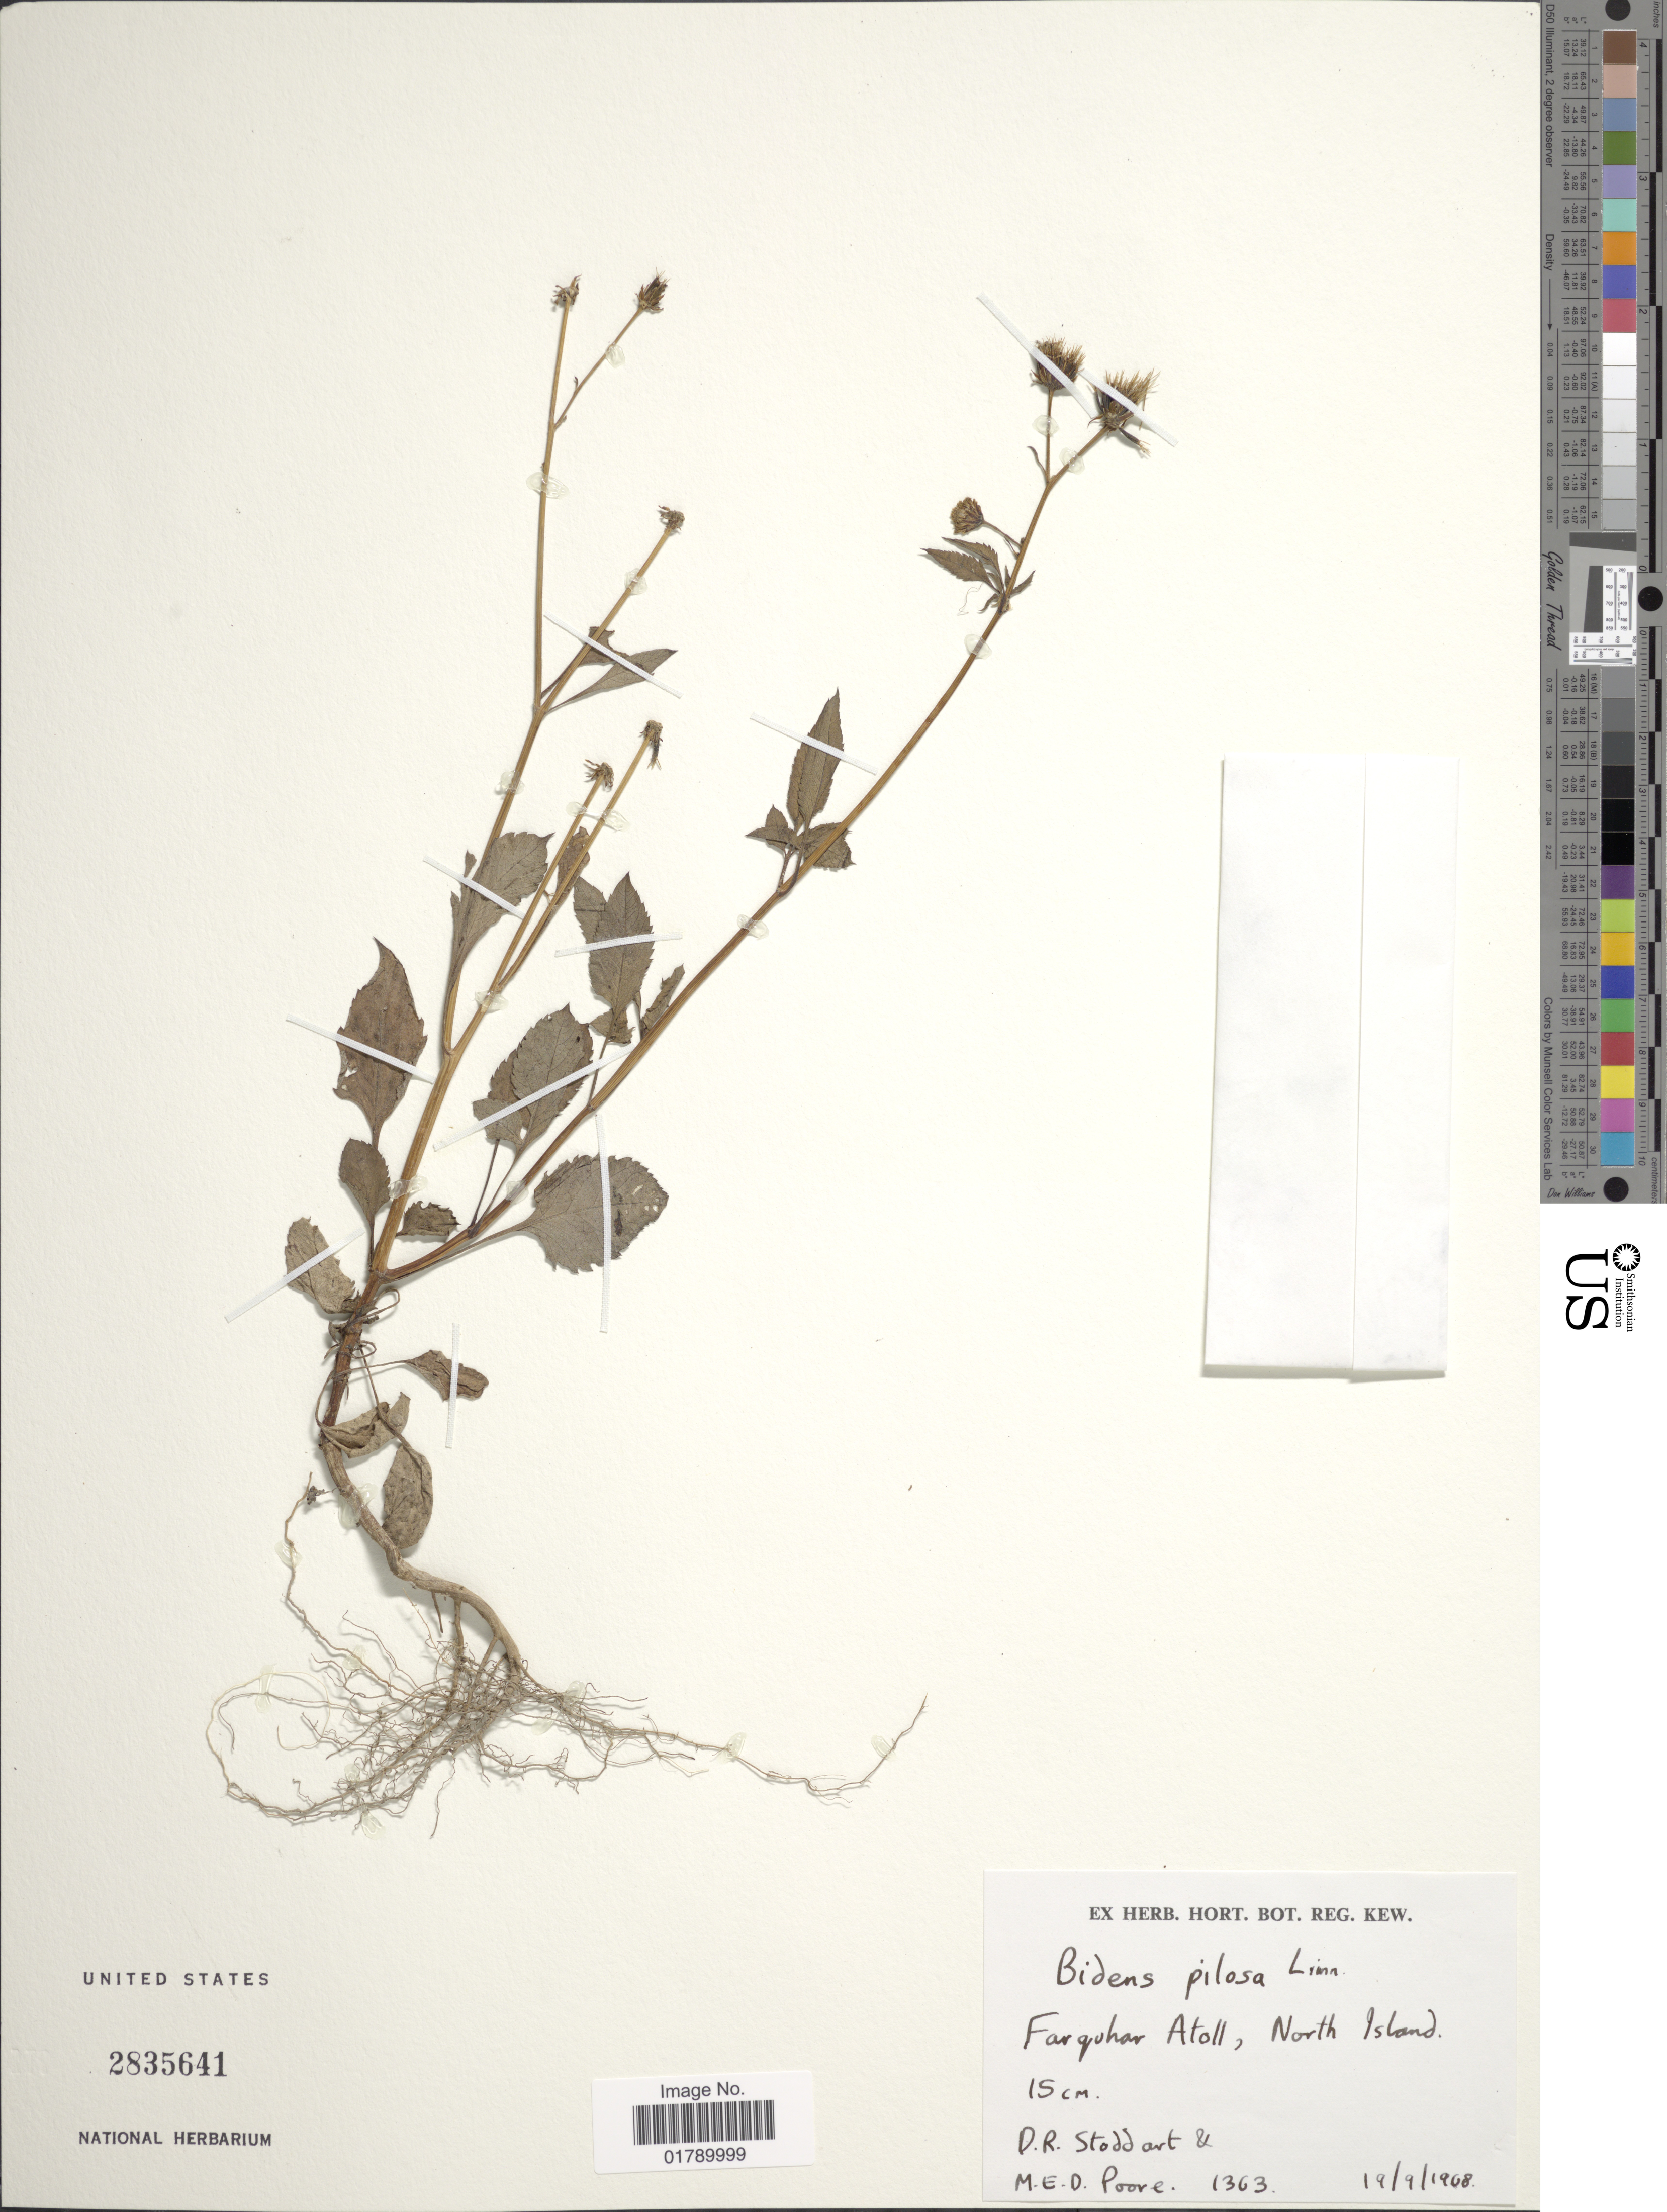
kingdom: Plantae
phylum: Tracheophyta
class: Magnoliopsida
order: Asterales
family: Asteraceae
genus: Bidens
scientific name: Bidens pilosa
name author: L.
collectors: D. R. Stoddart & M. E. D. Poore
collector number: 1363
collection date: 1908-09-19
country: Seychelles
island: Farquhar Atoll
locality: Farquhar Atoll, North Island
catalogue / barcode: US 2835641